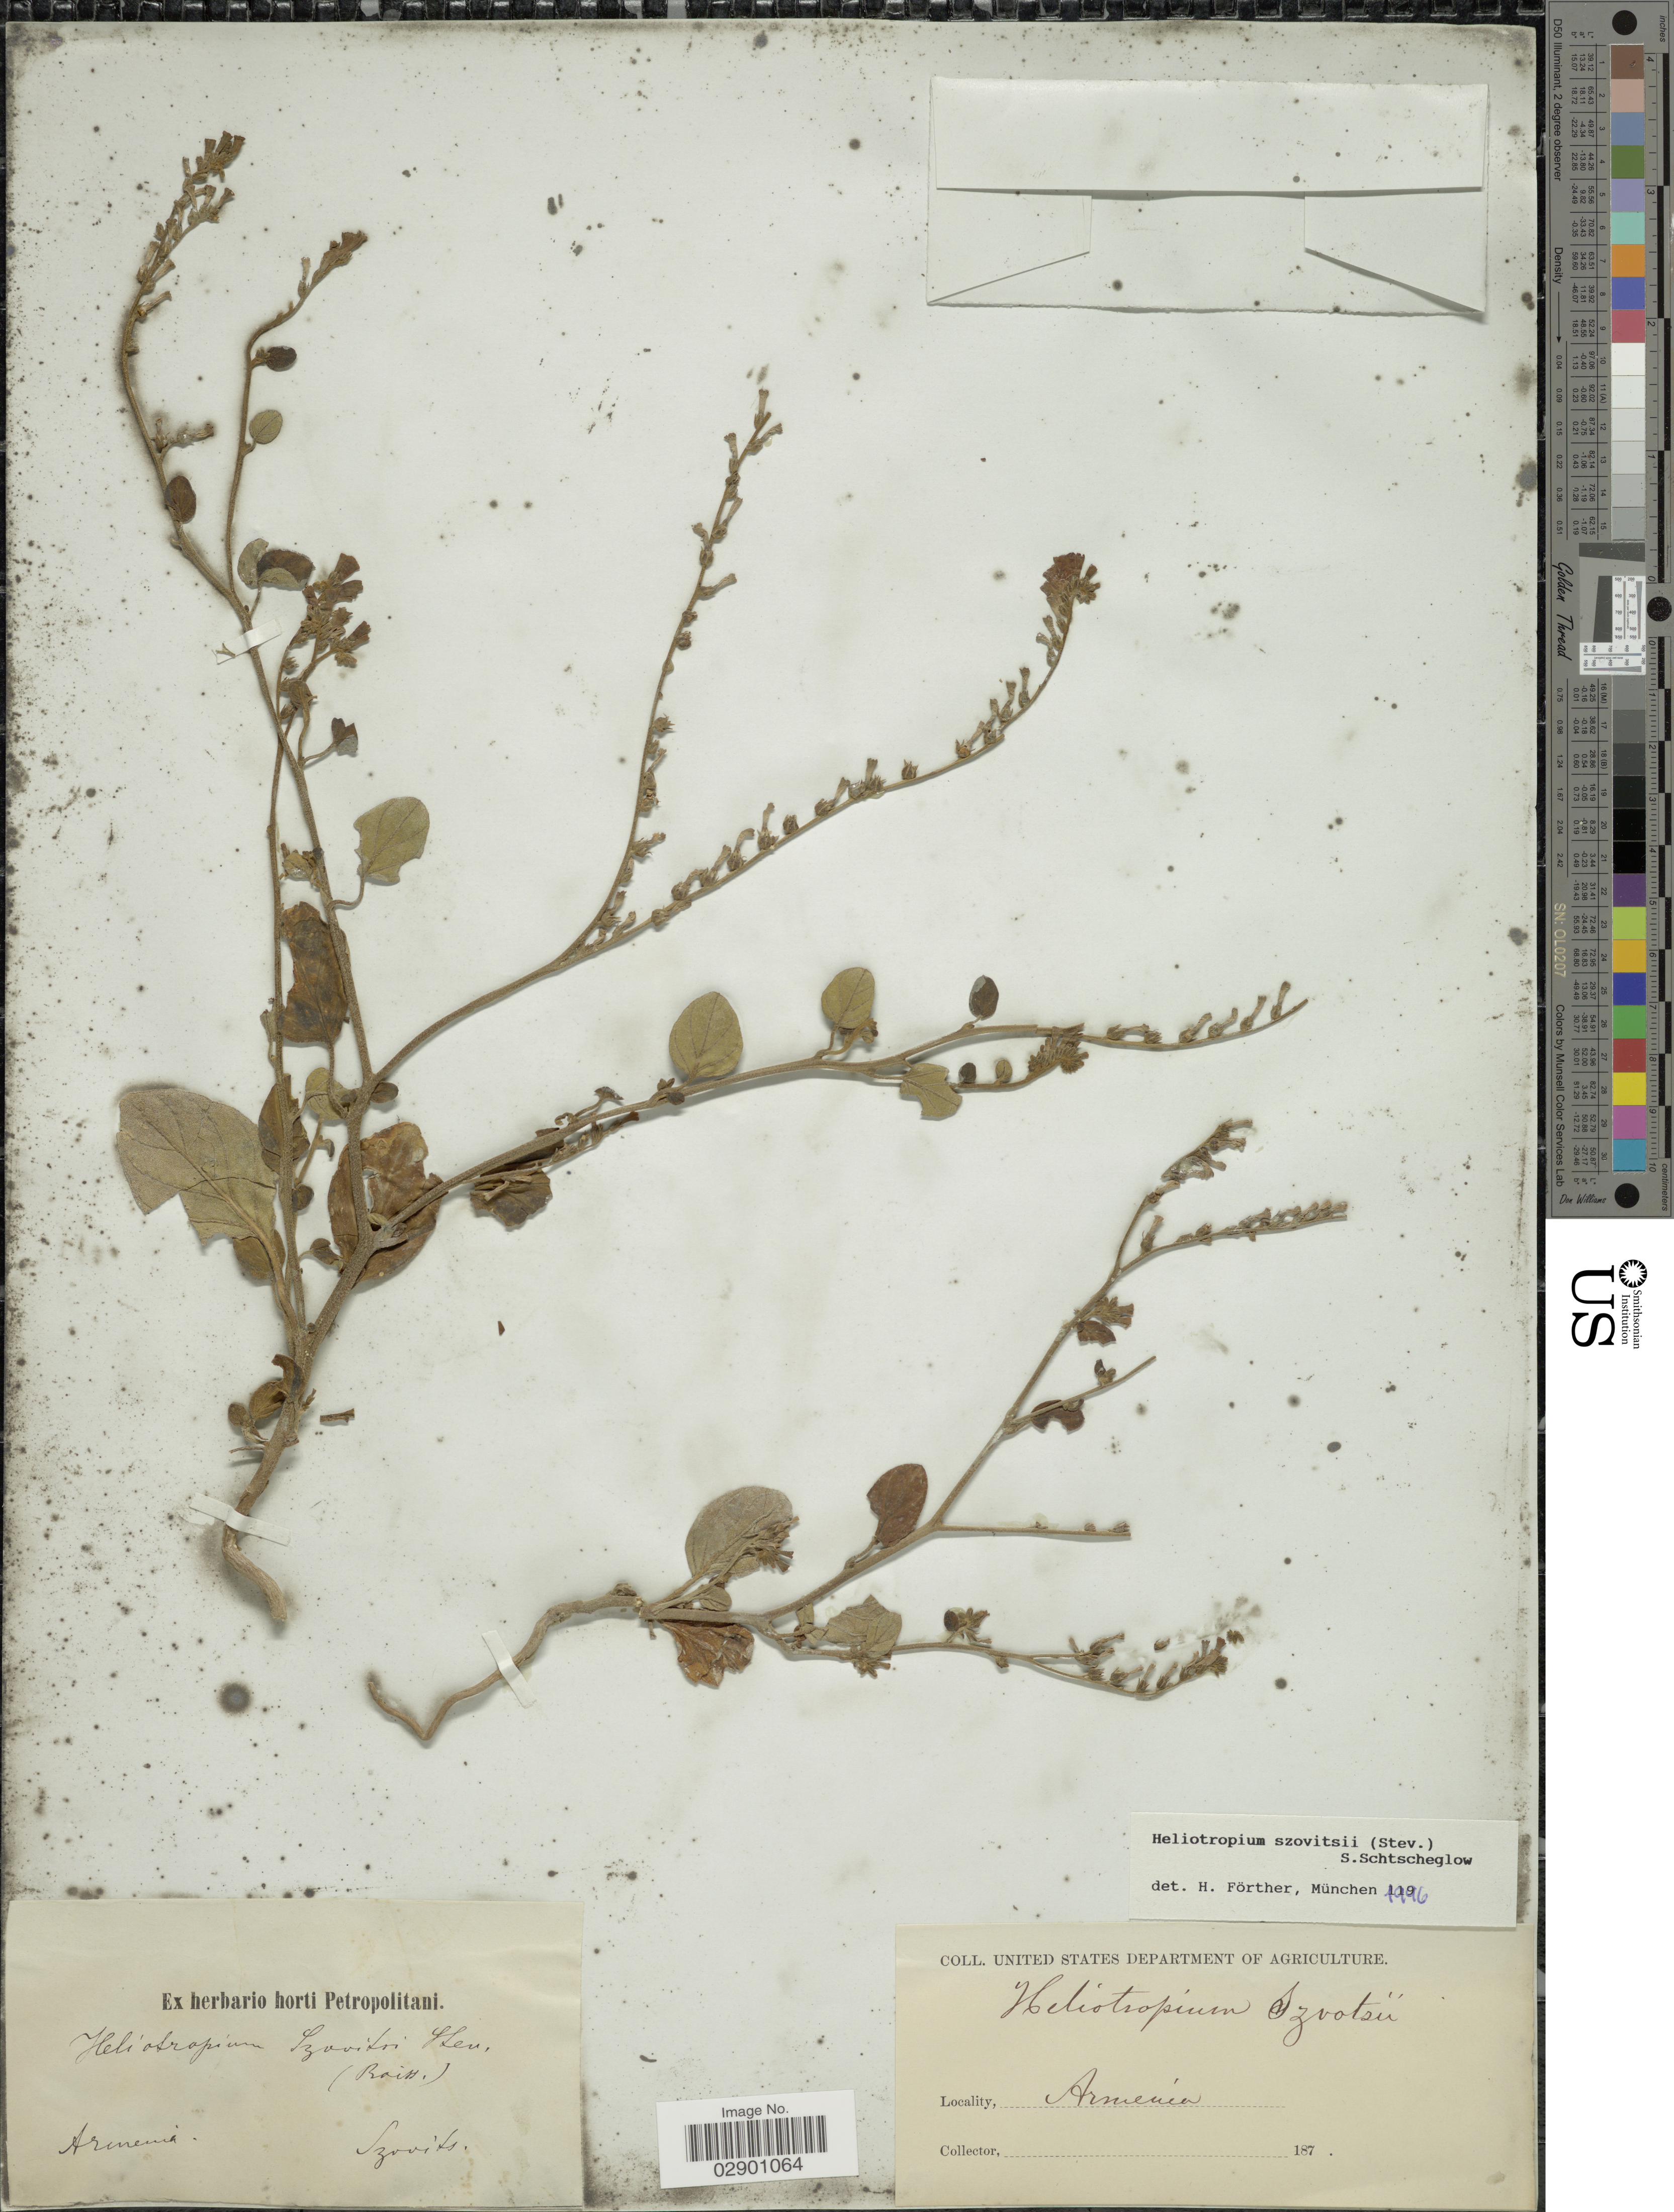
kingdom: Plantae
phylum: Tracheophyta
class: Magnoliopsida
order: Boraginales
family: Heliotropiaceae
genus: Heliotropium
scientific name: Heliotropium szovitsii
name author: Bunge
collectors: Szovits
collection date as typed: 187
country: Armenia